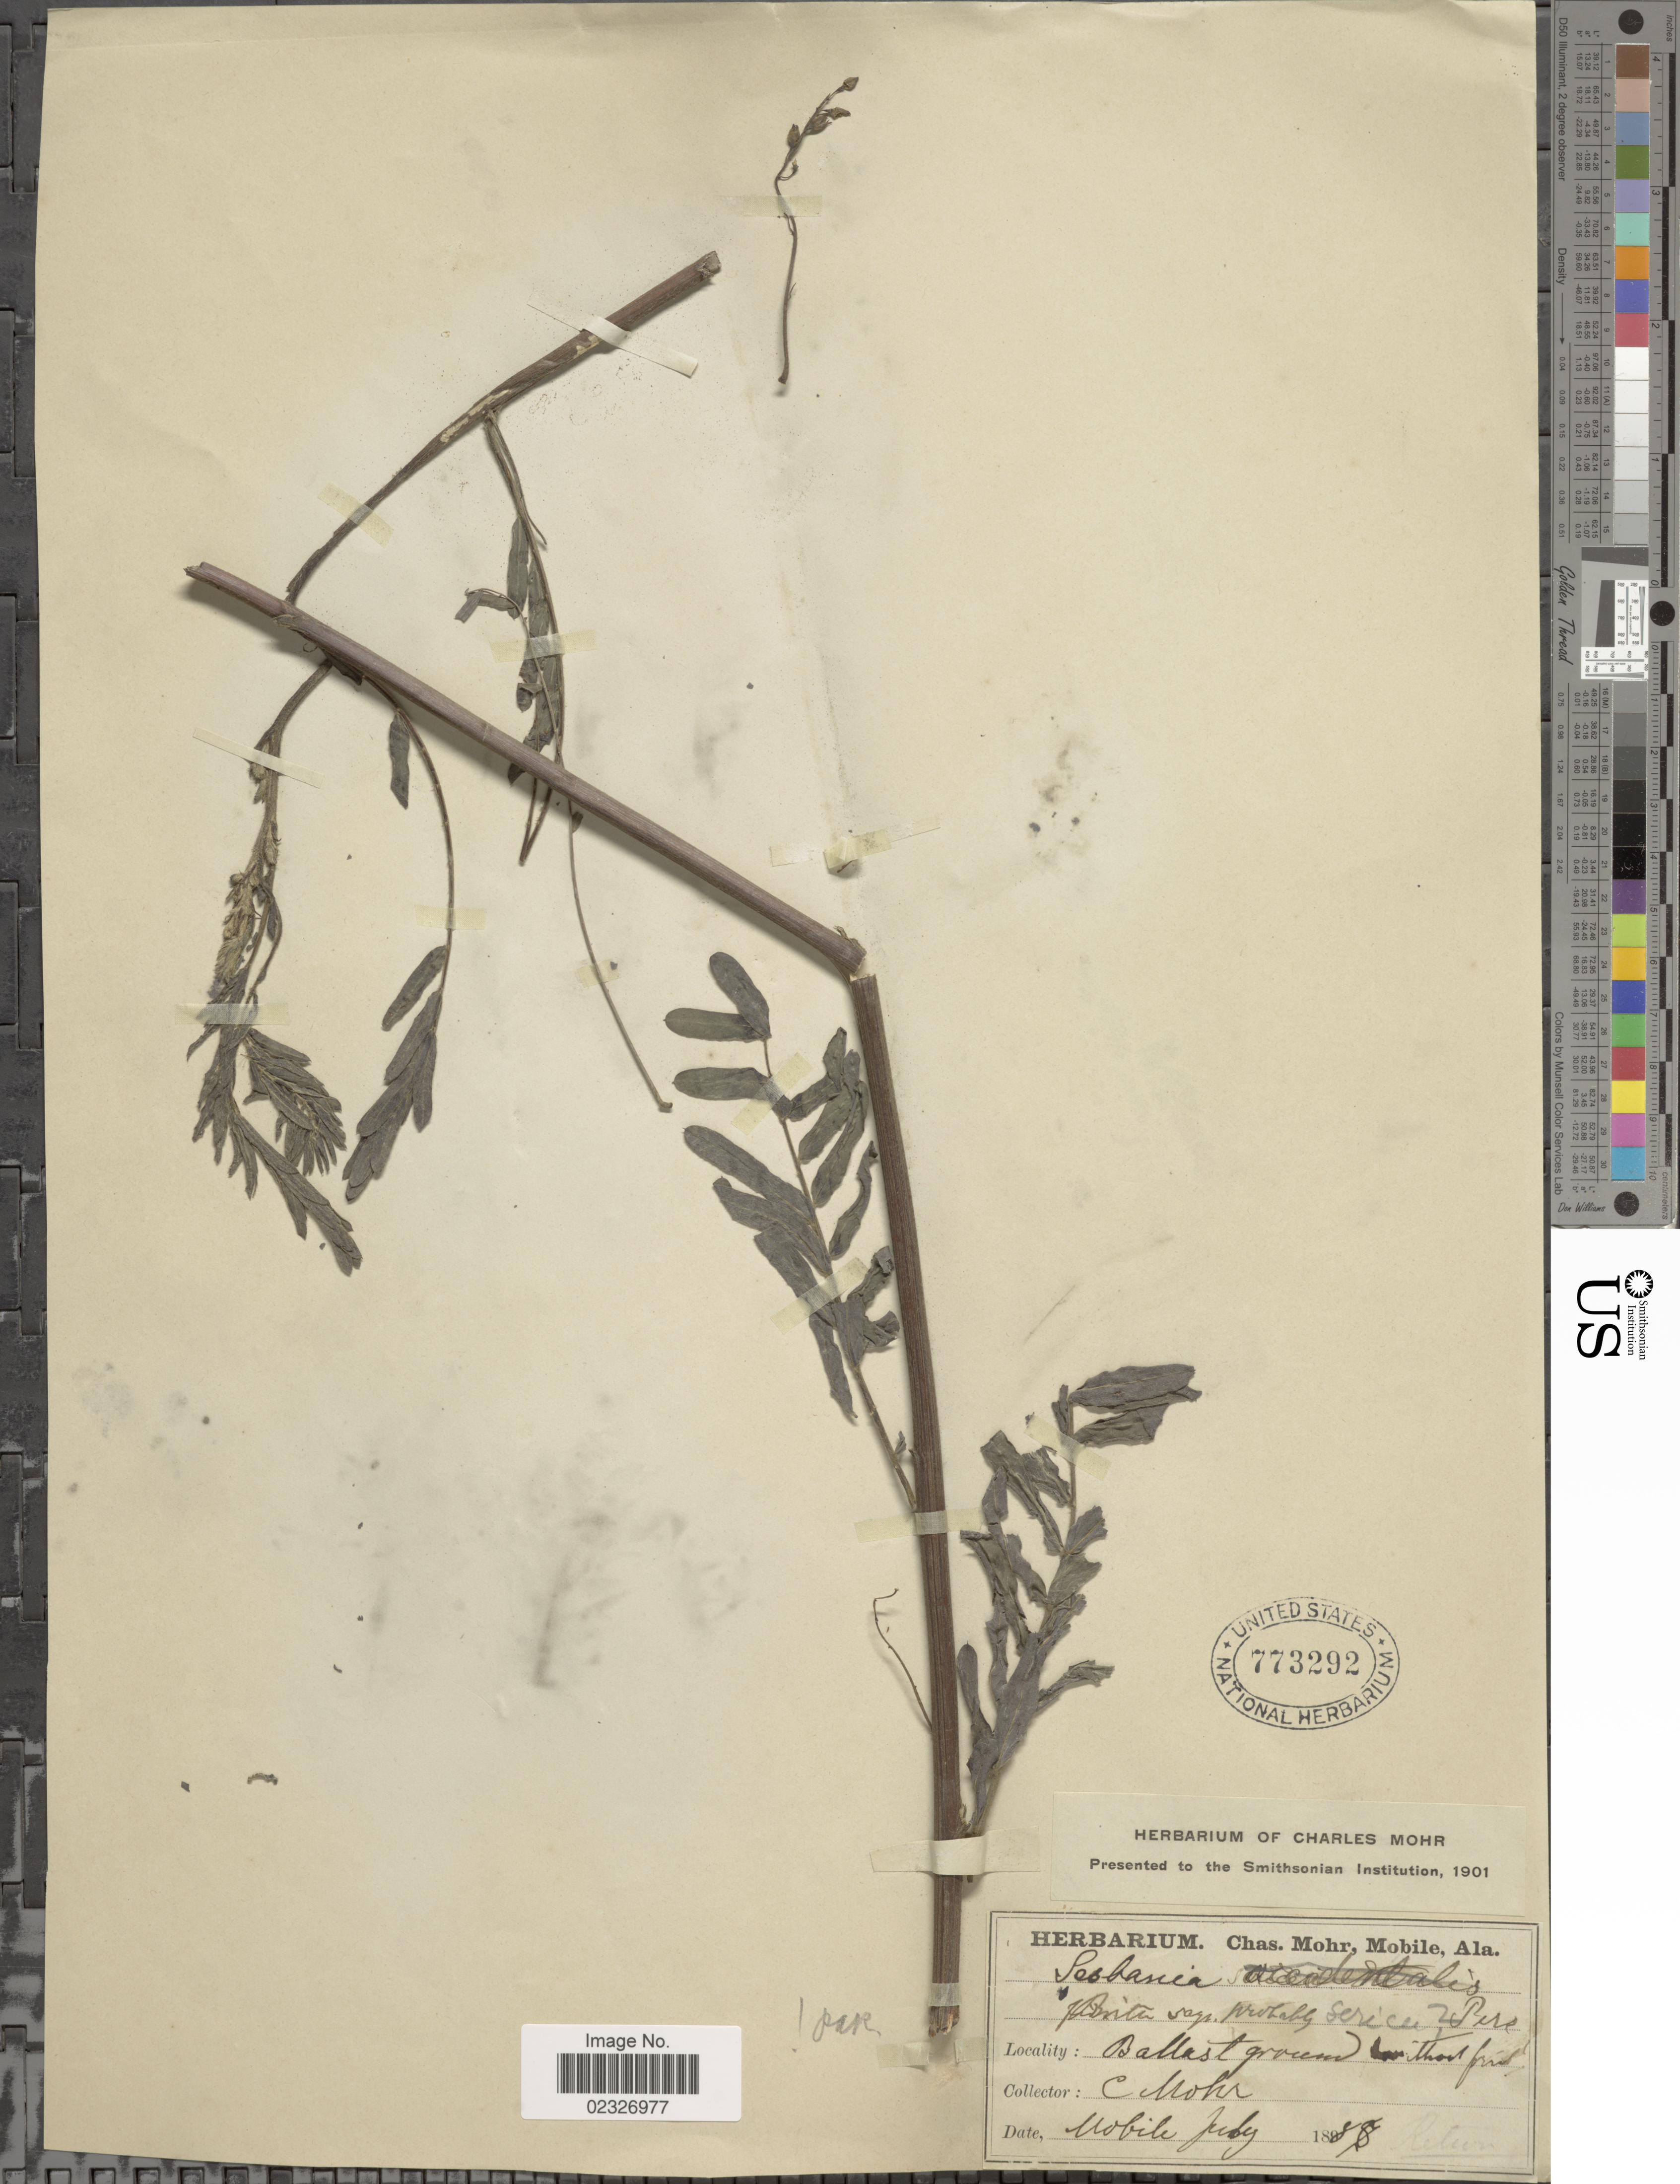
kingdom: Plantae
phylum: Tracheophyta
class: Magnoliopsida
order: Fabales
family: Fabaceae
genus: Sesbania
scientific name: Sesbania sericea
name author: (Willd.) Link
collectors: Mohr, C. T. (herbarium)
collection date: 1888-07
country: United States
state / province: Alabama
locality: Mobile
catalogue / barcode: US 773292